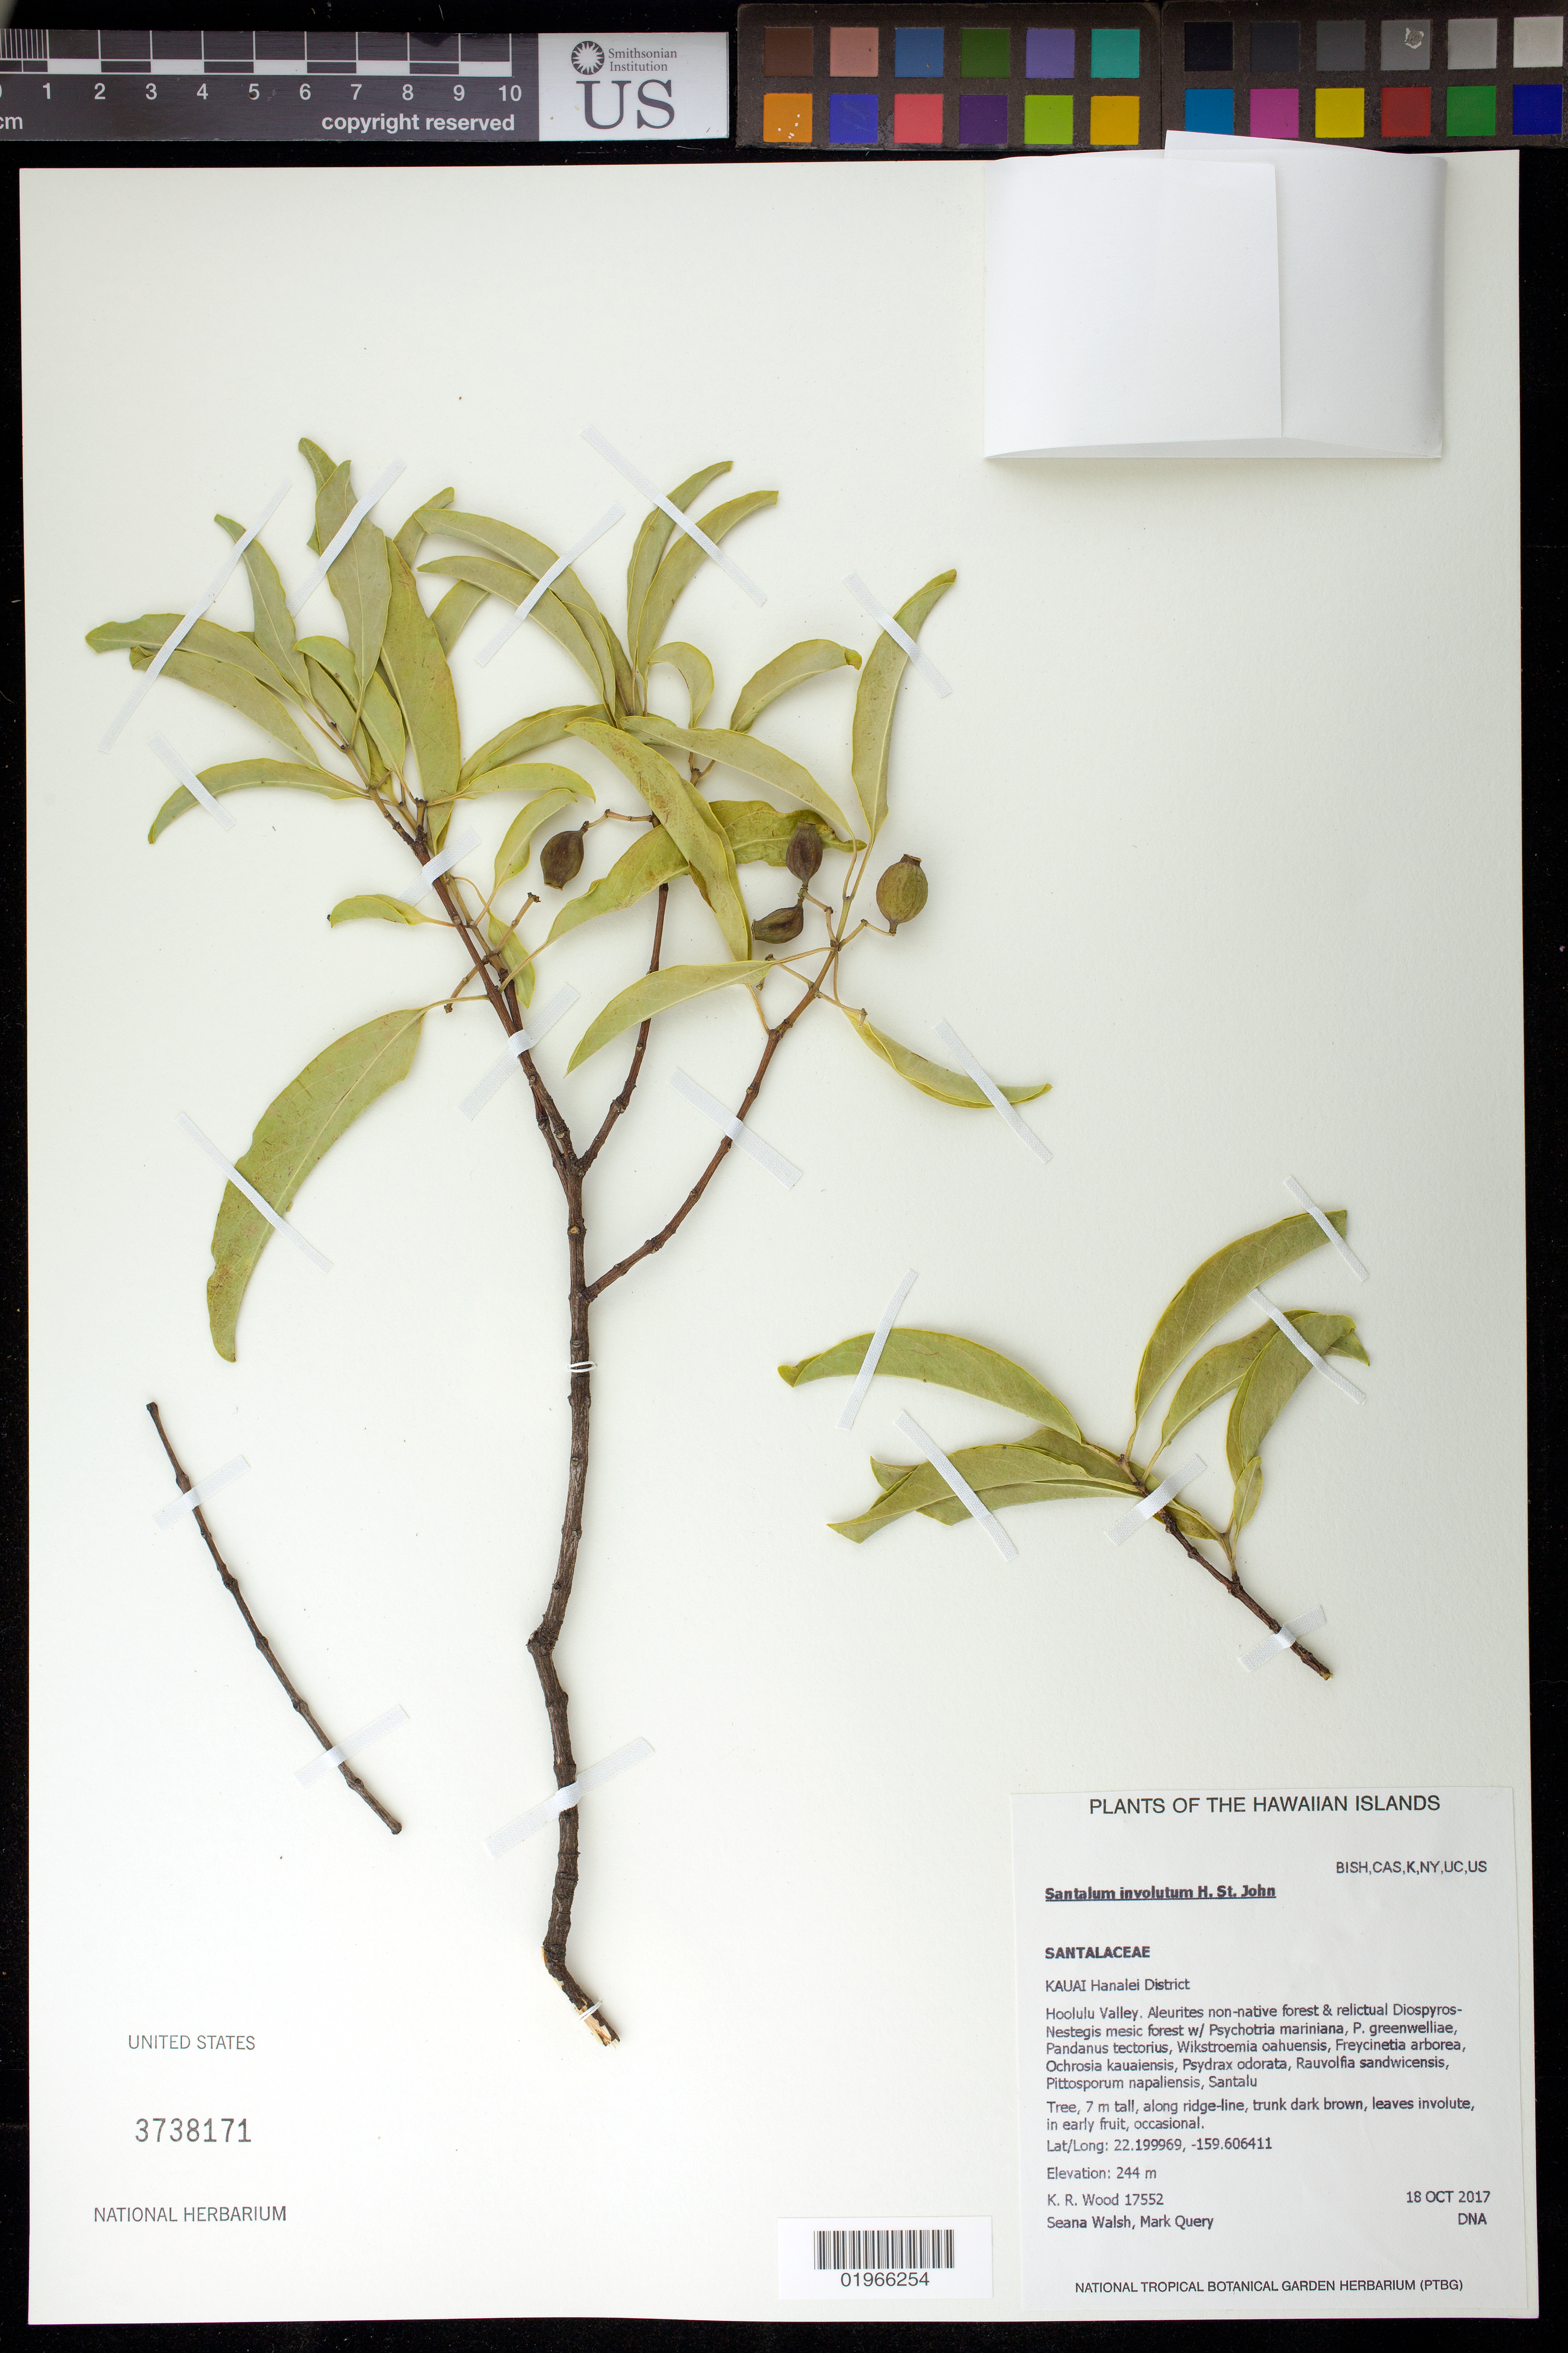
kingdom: Plantae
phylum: Tracheophyta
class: Magnoliopsida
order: Santalales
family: Santalaceae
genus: Santalum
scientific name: Santalum involutum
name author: H. St. John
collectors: K. R. Wood, S. Walsh & M. Query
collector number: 17552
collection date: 2017-10-18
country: United States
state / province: Hawaii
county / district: Kauai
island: Kaua'i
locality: Hanalei District, Hoolulu Valley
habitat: Non-native forest and relictual mesic forest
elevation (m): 244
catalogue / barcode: US 3738171